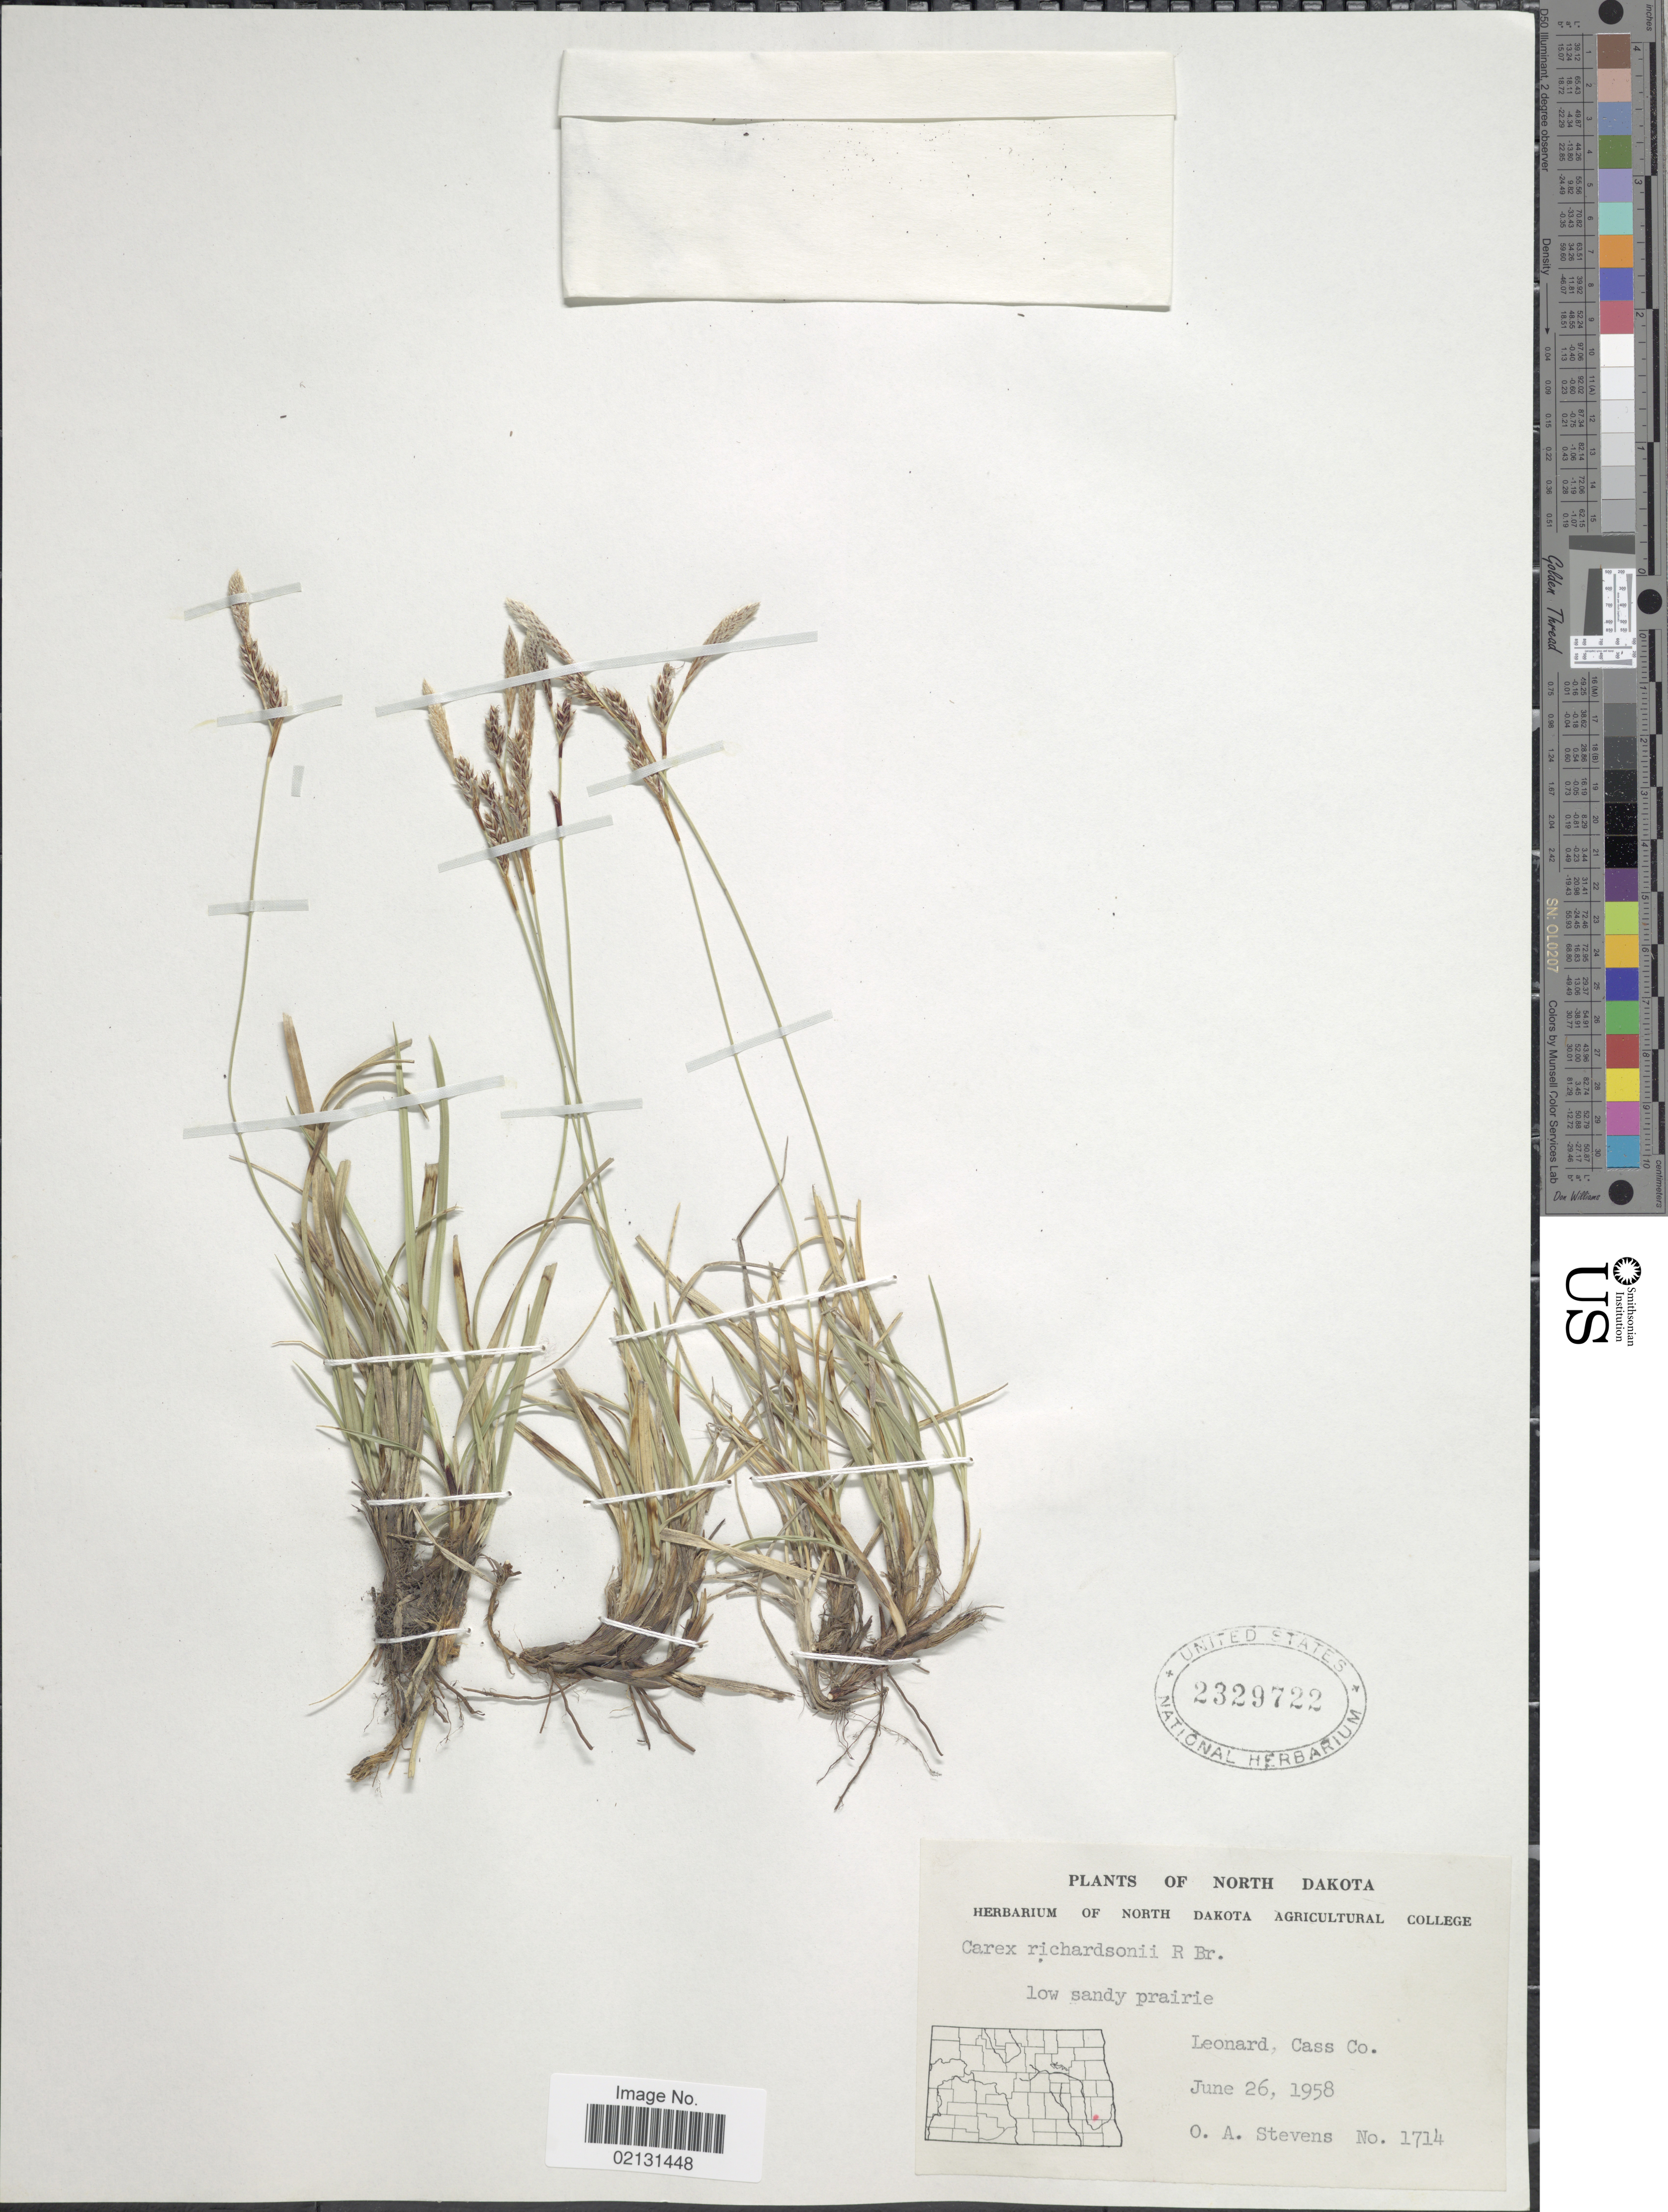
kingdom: Plantae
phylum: Tracheophyta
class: Liliopsida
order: Poales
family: Cyperaceae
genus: Carex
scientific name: Carex richardsonii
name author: R. Br.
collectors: O. A. Stevens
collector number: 1714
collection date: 1958-06-26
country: United States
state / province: North Dakota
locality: Low sandy prairie, Leonard, Cass Co.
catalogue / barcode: US 2329722